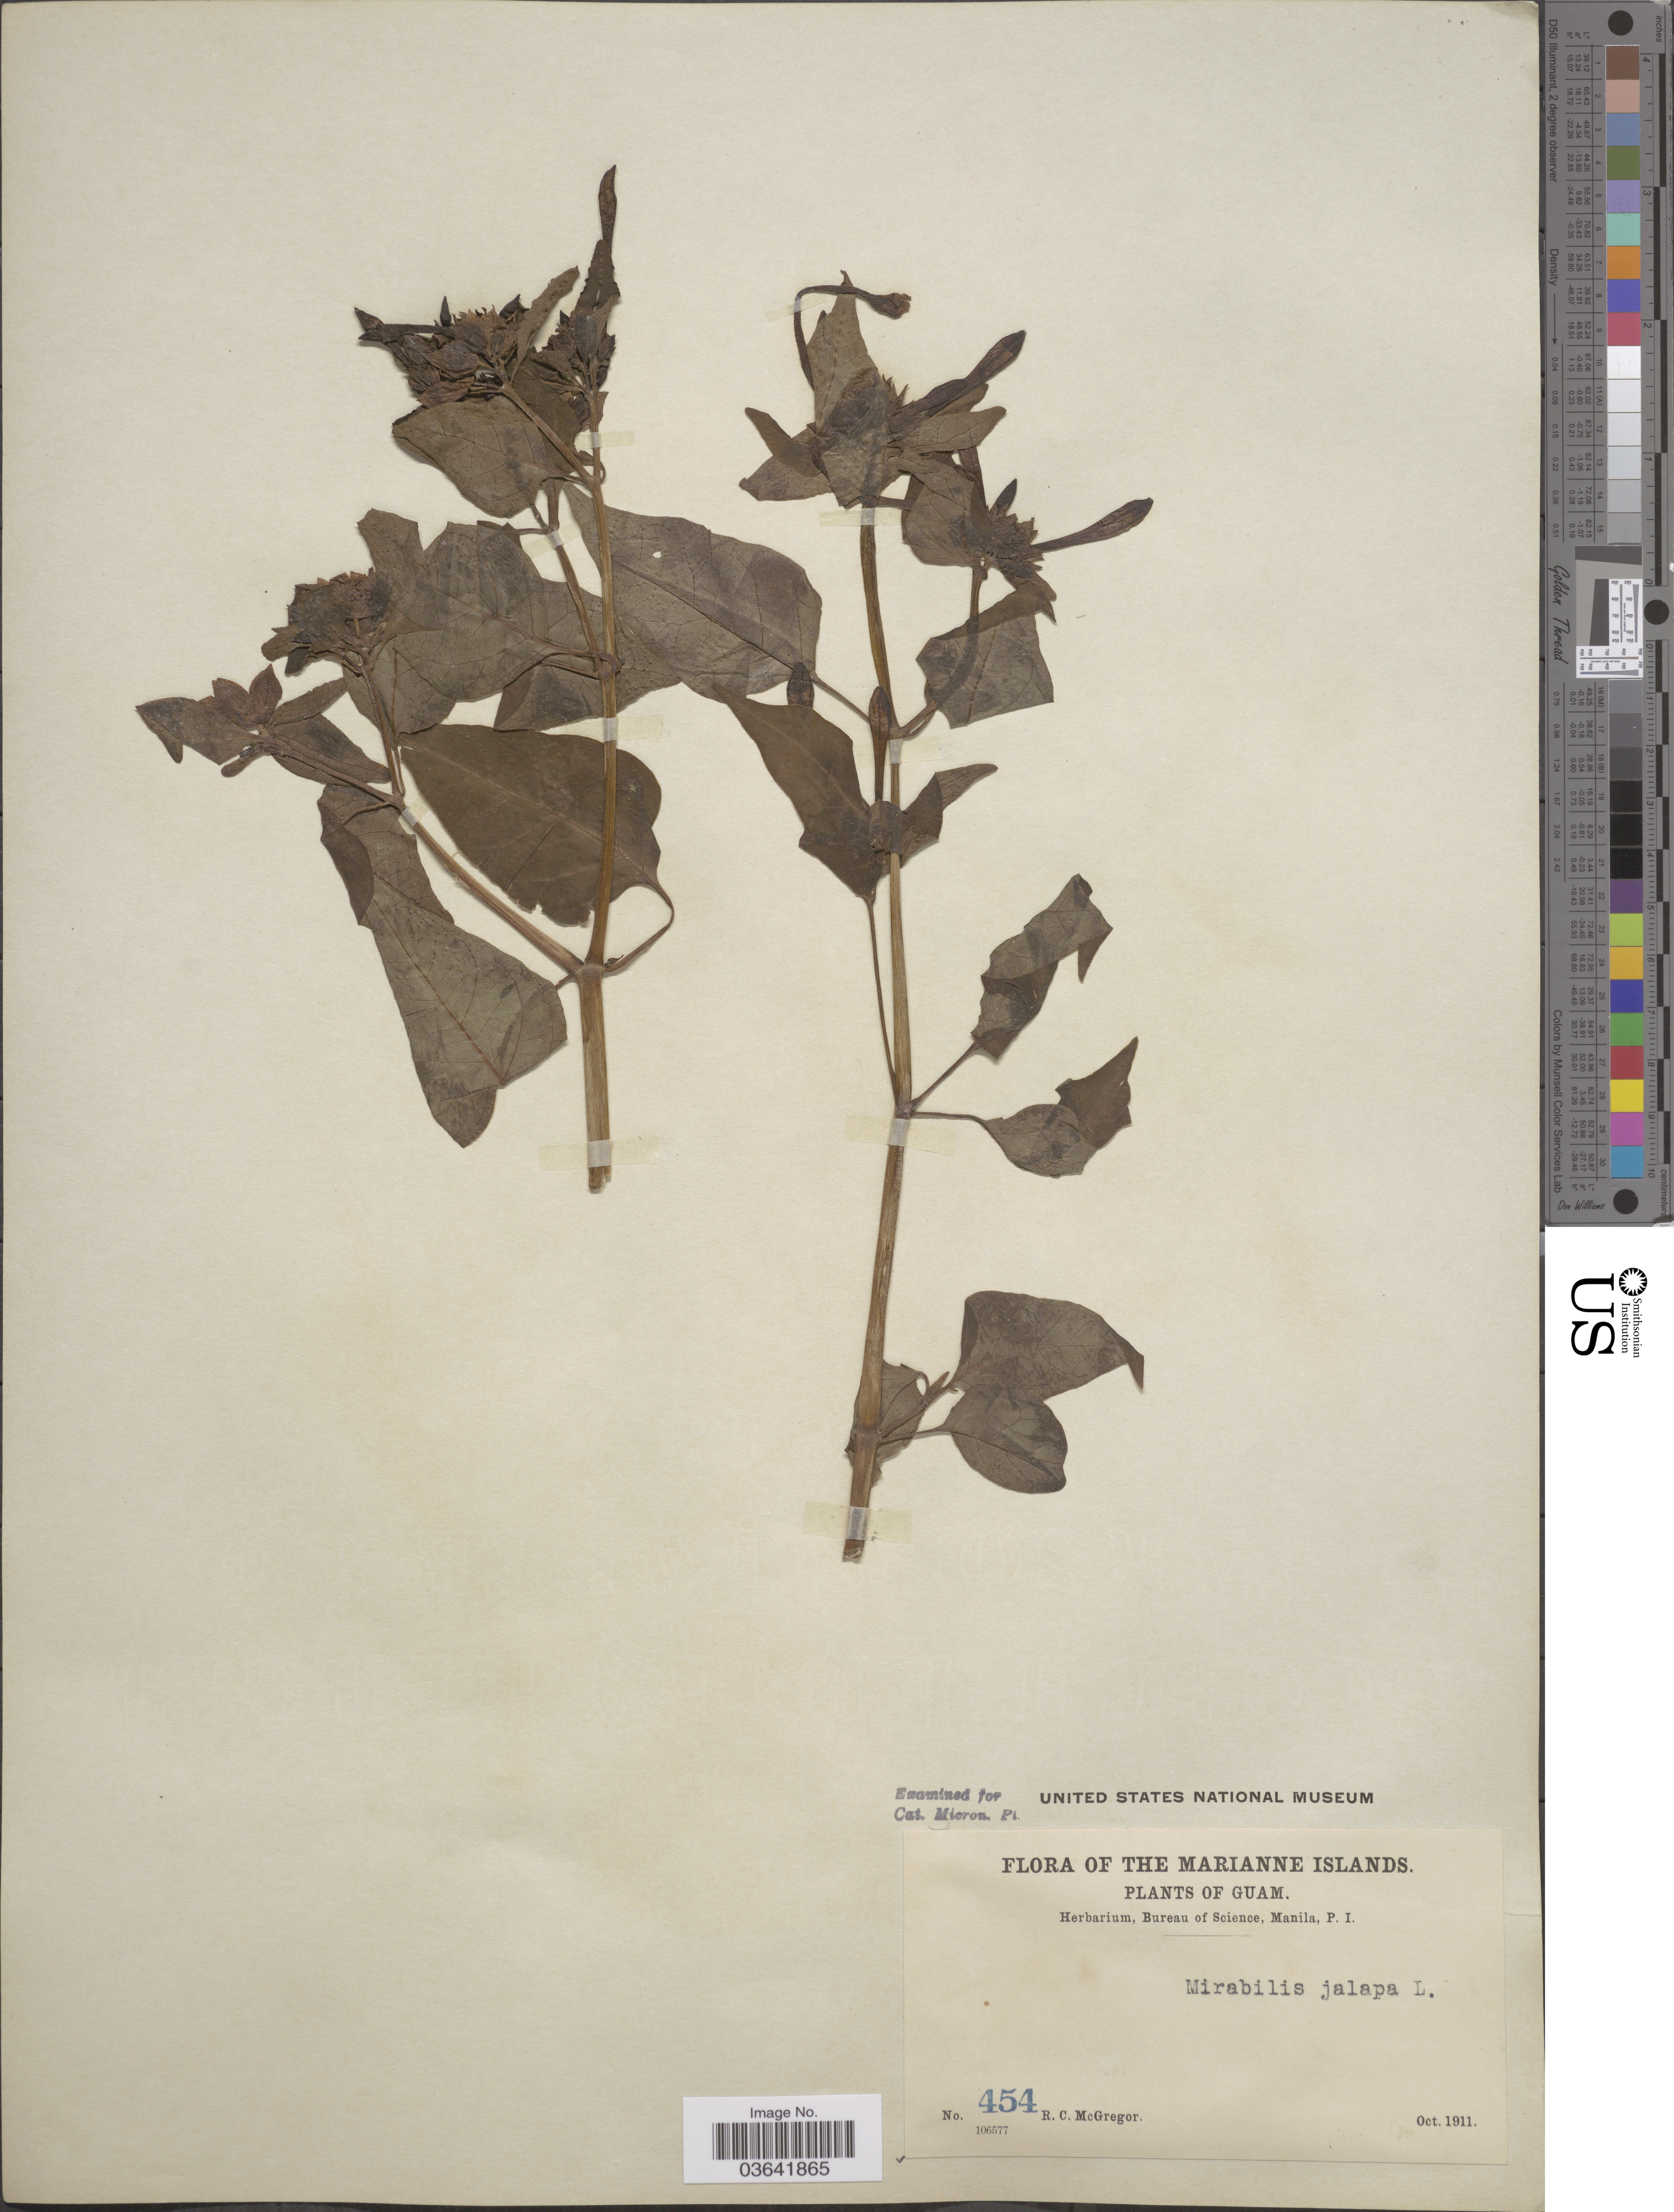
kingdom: Plantae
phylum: Tracheophyta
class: Magnoliopsida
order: Caryophyllales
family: Nyctaginaceae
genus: Mirabilis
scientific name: Mirabilis jalapa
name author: L.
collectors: R. C. McGregor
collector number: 454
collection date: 1911-10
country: Guam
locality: The Marianne Islands.